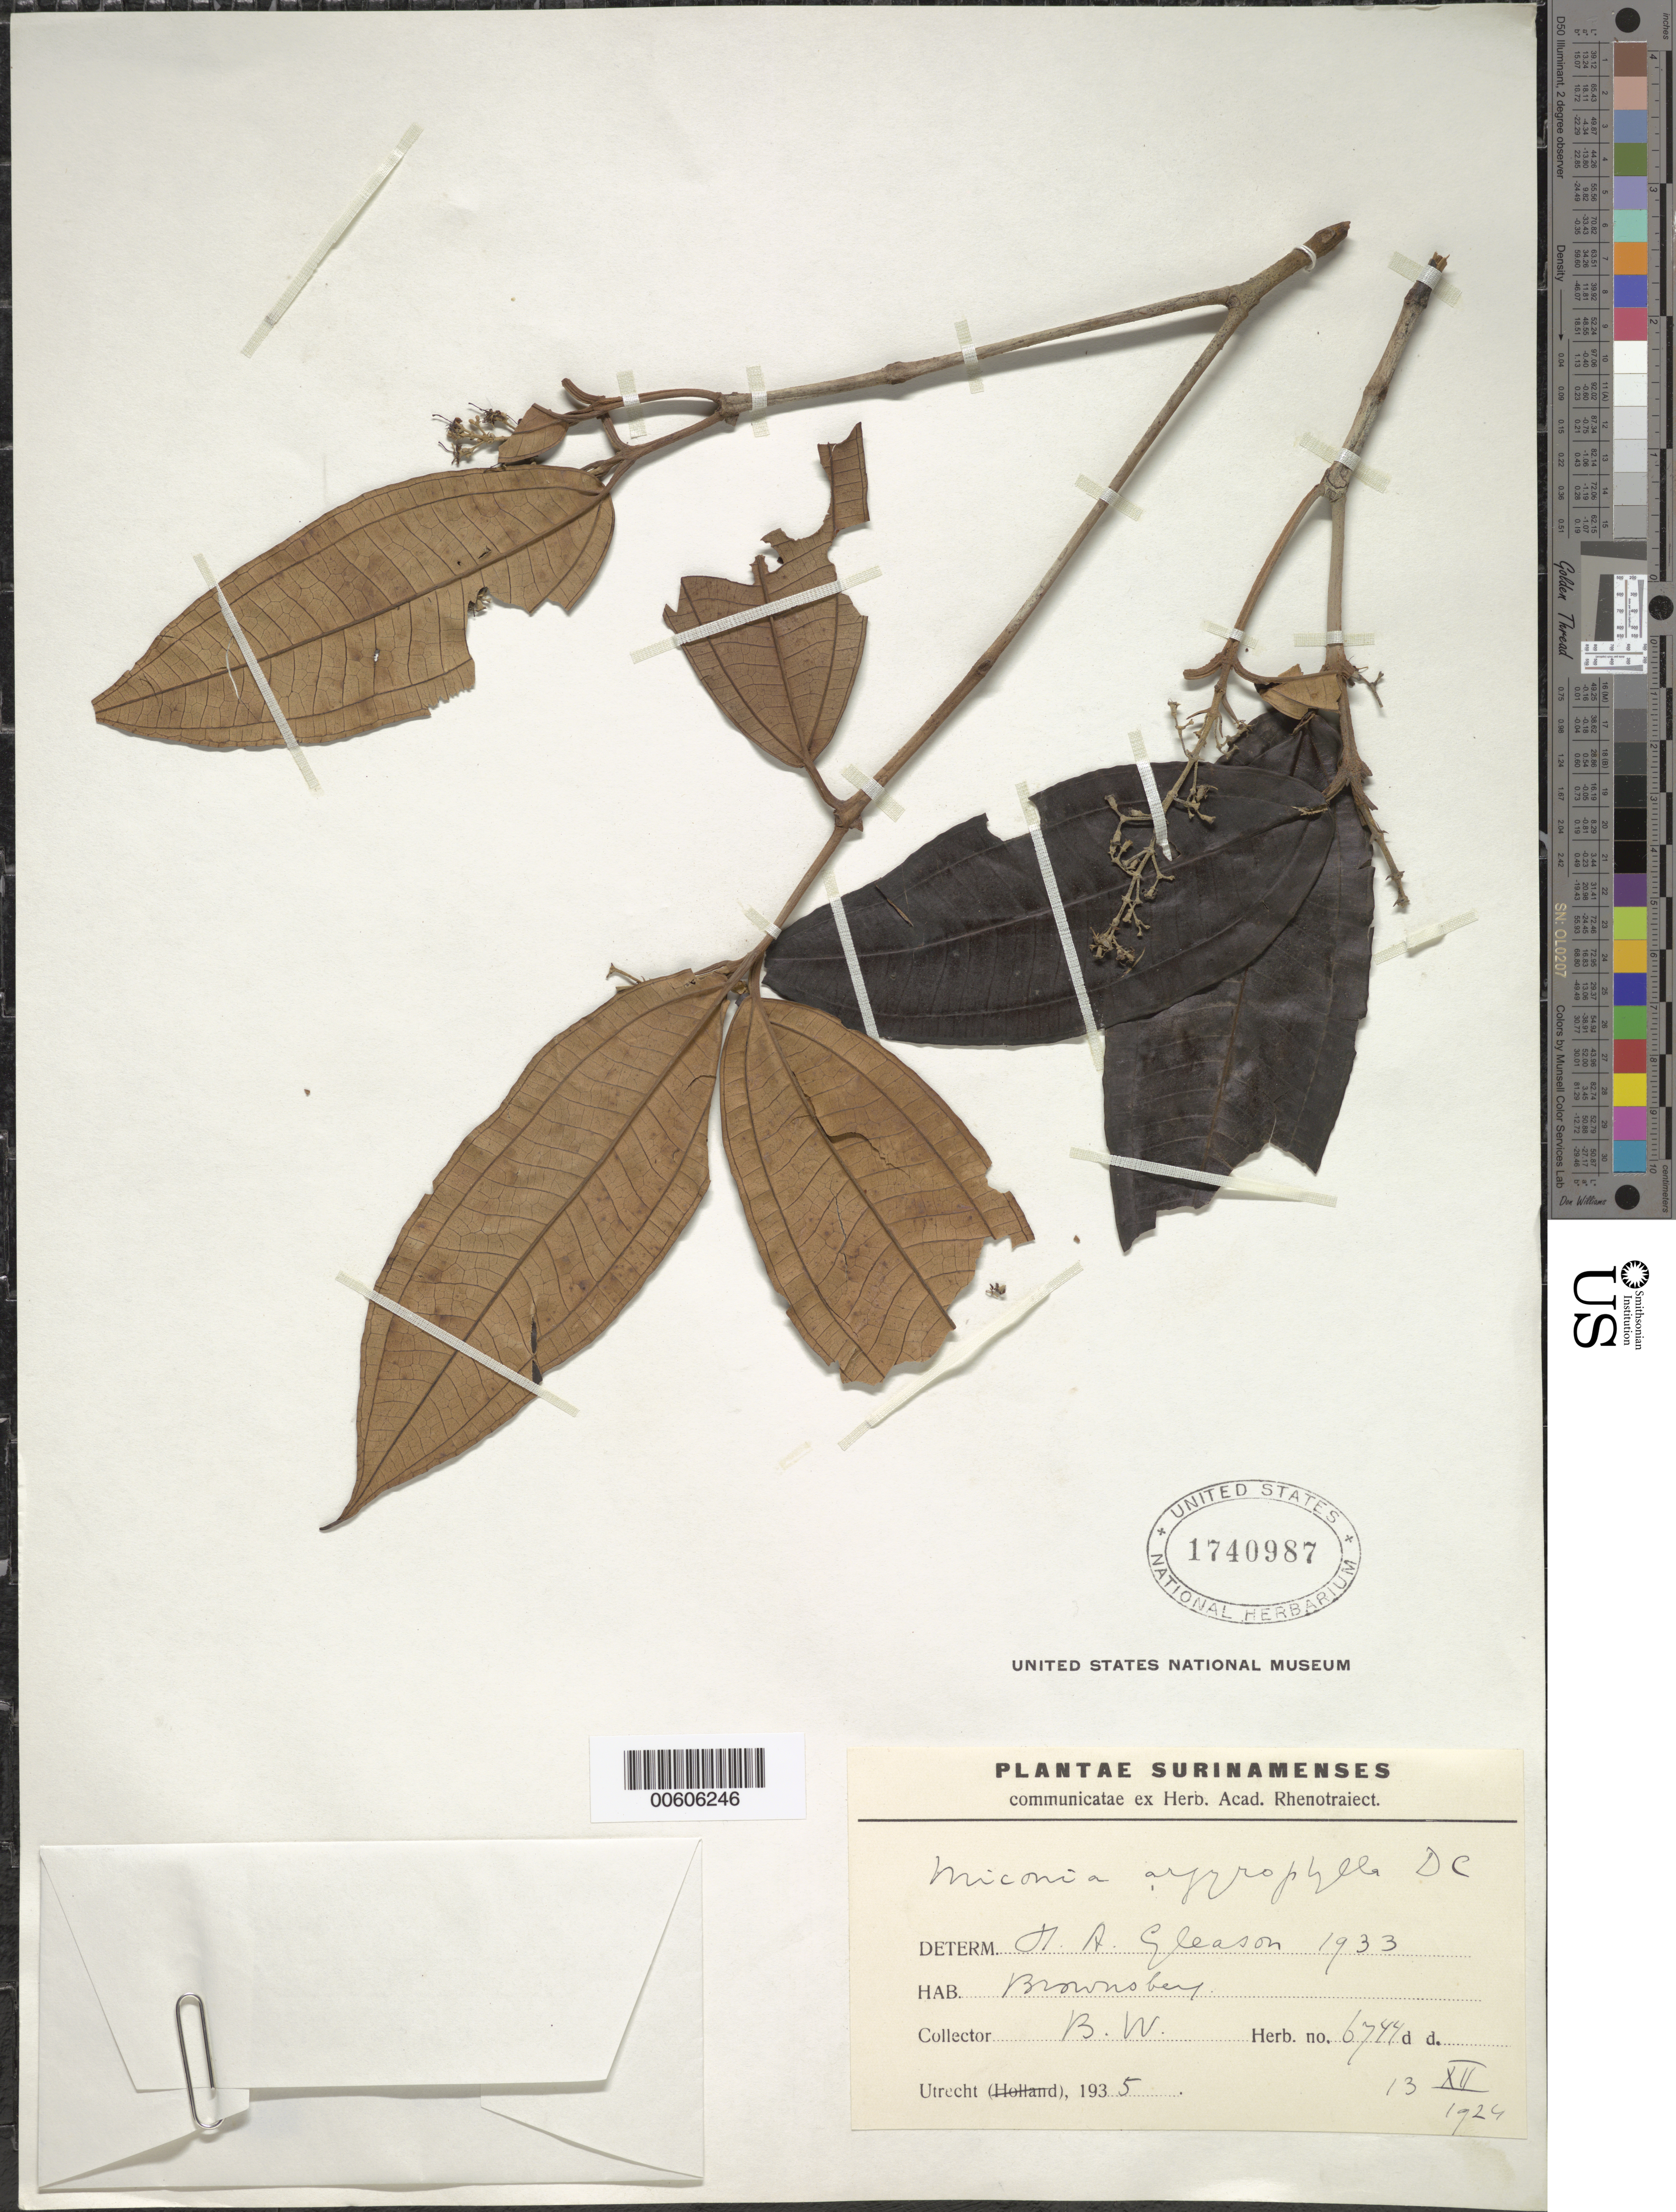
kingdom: Plantae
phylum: Tracheophyta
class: Magnoliopsida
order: Myrtales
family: Melastomataceae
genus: Miconia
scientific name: Miconia argyrophylla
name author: DC.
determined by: Gleason, H. A.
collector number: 6744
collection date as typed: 13-Dec-24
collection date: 1924-12-13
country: Suriname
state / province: Brokopondo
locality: Brownsberg, Forest Reserve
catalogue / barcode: US 1740987